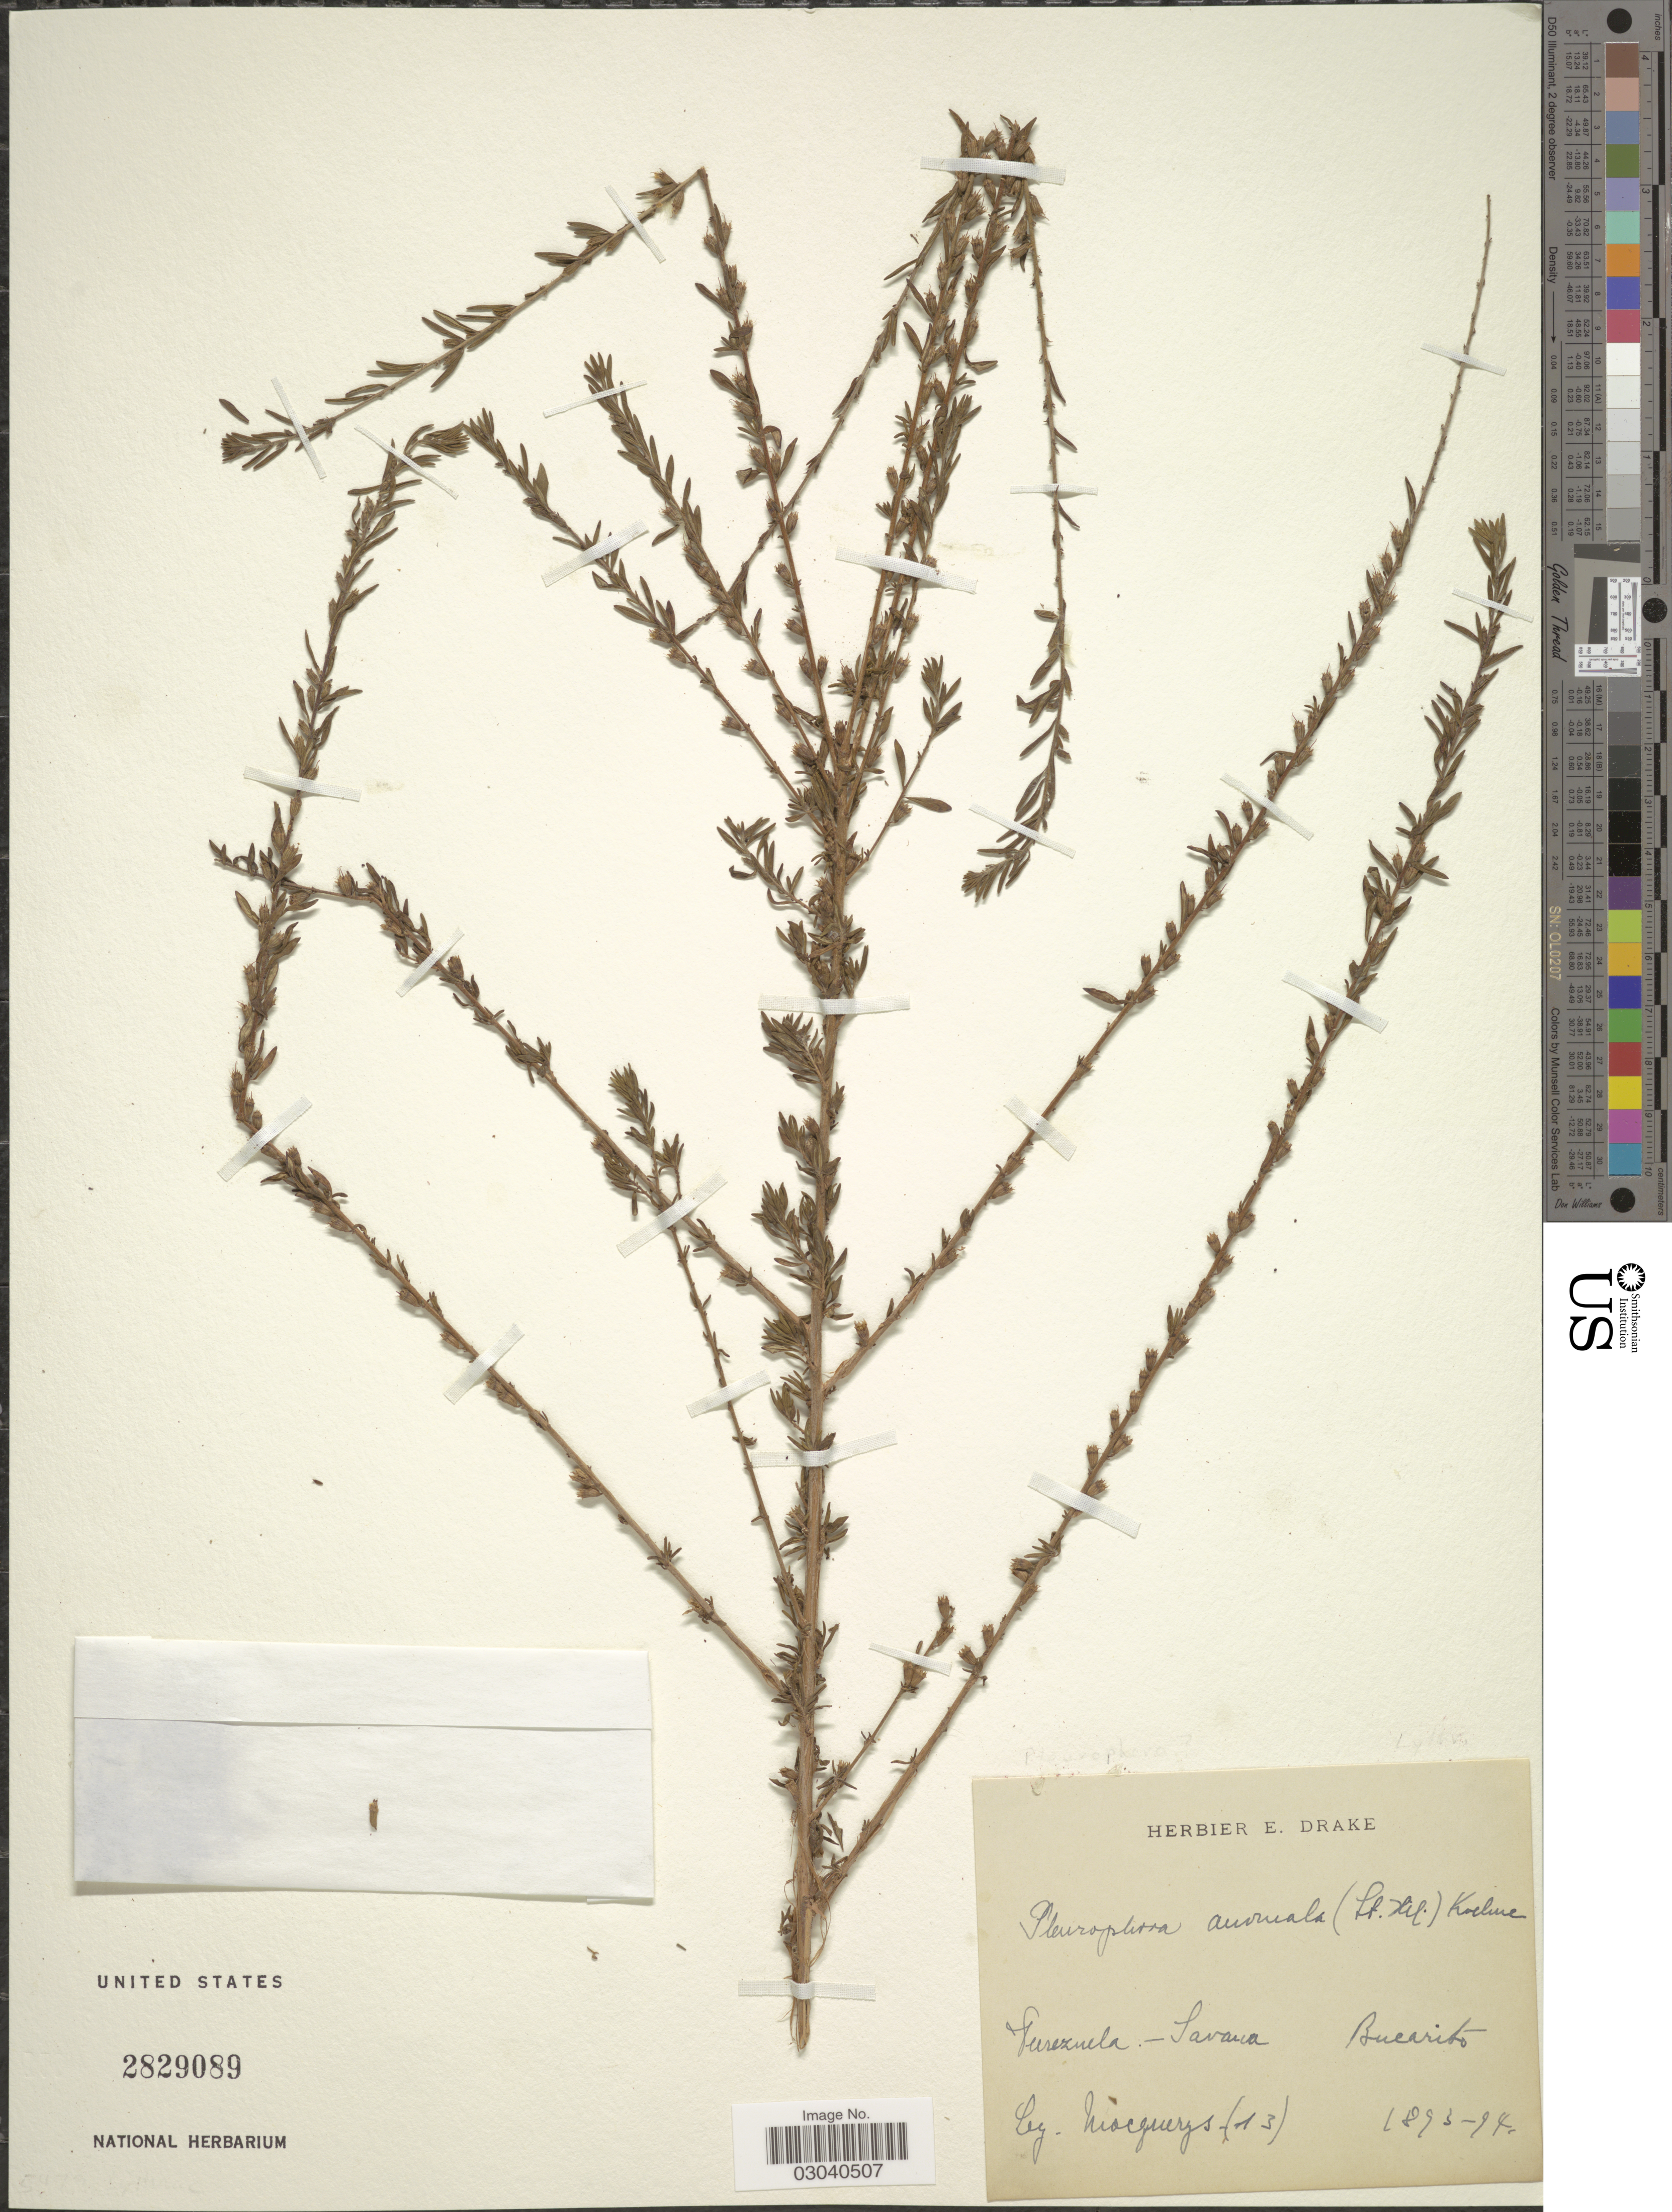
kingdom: Plantae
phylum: Tracheophyta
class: Magnoliopsida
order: Myrtales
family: Lythraceae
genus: Pleurophora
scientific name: Pleurophora anomala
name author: (A. St.-Hil.) Koehne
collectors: A. Mocquerys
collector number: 13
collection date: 1893/1894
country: Venezuela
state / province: Lara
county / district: Morán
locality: Bucarito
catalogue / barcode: US 2829089